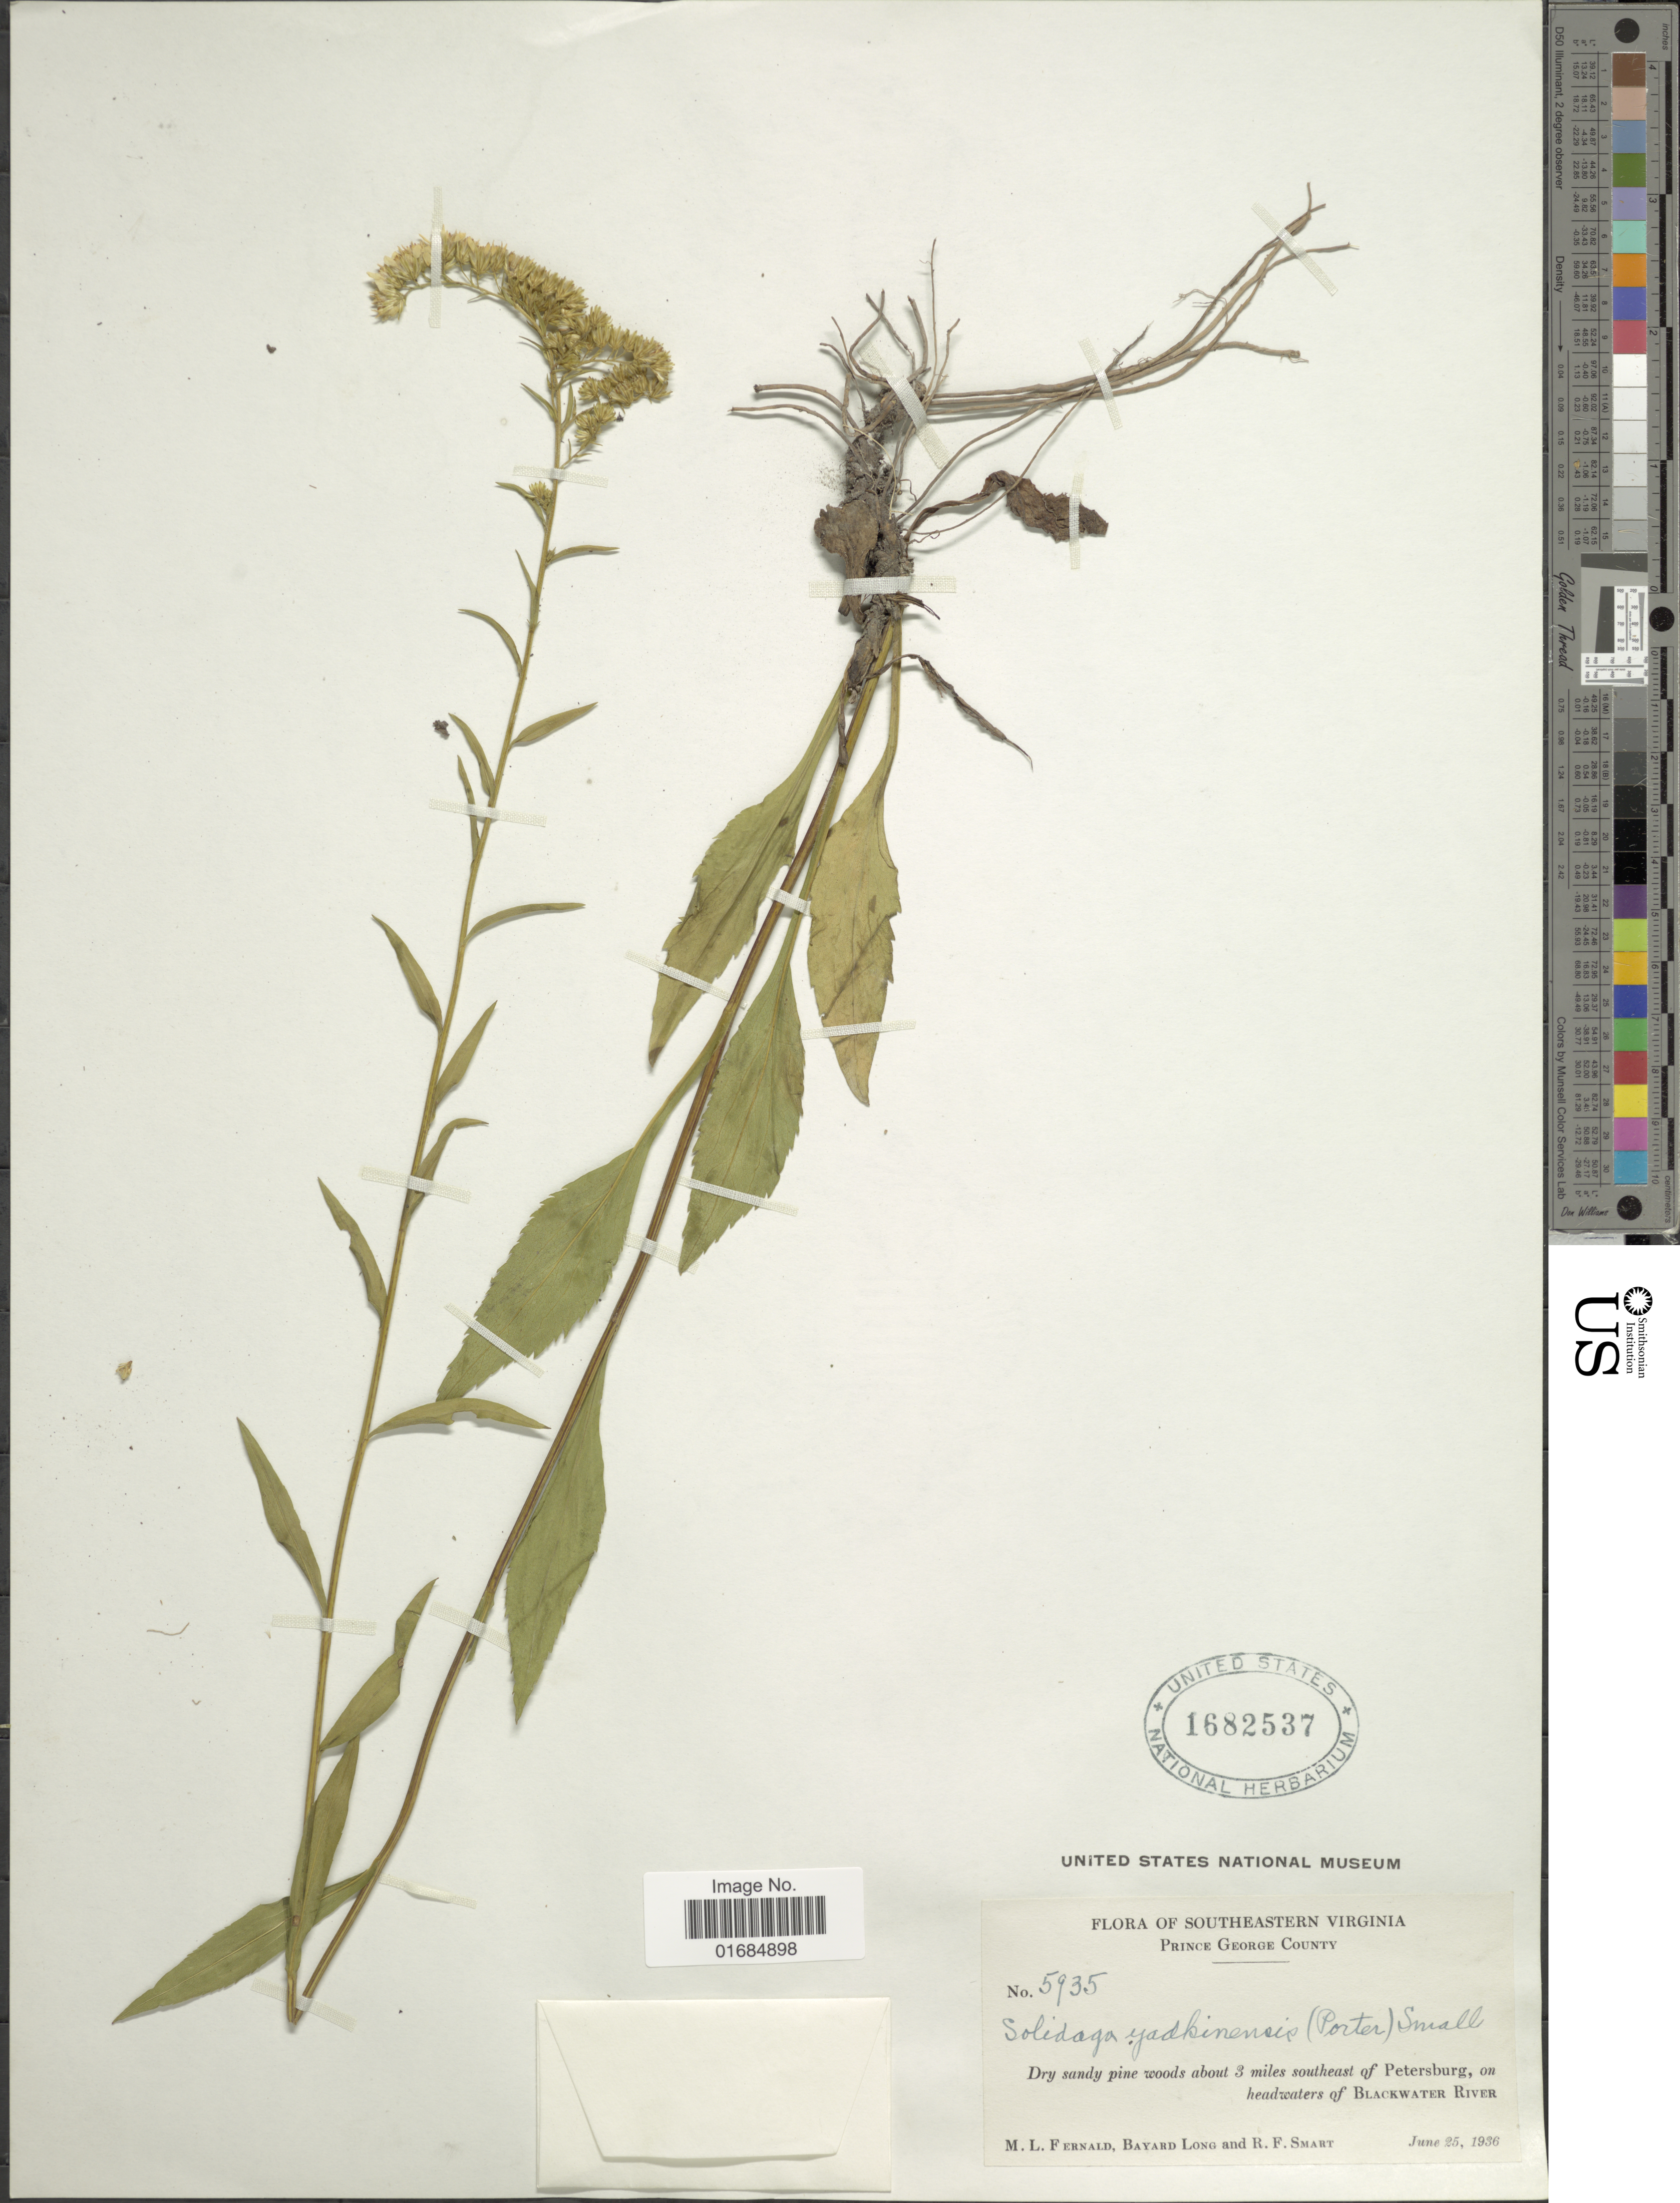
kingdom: Plantae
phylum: Tracheophyta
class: Magnoliopsida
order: Asterales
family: Asteraceae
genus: Solidago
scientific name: Solidago boottii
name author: Hook.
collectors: M. L. Fernald, B. Long & R. Smart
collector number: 5935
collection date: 1936-06-25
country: United States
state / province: Virginia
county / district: Prince George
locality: Southeastern Virginia, Prince George County, Dry Sandy pine woods about 3 miles southeast of Petersburg, on headwaters of blackwater River.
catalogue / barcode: US 1682537